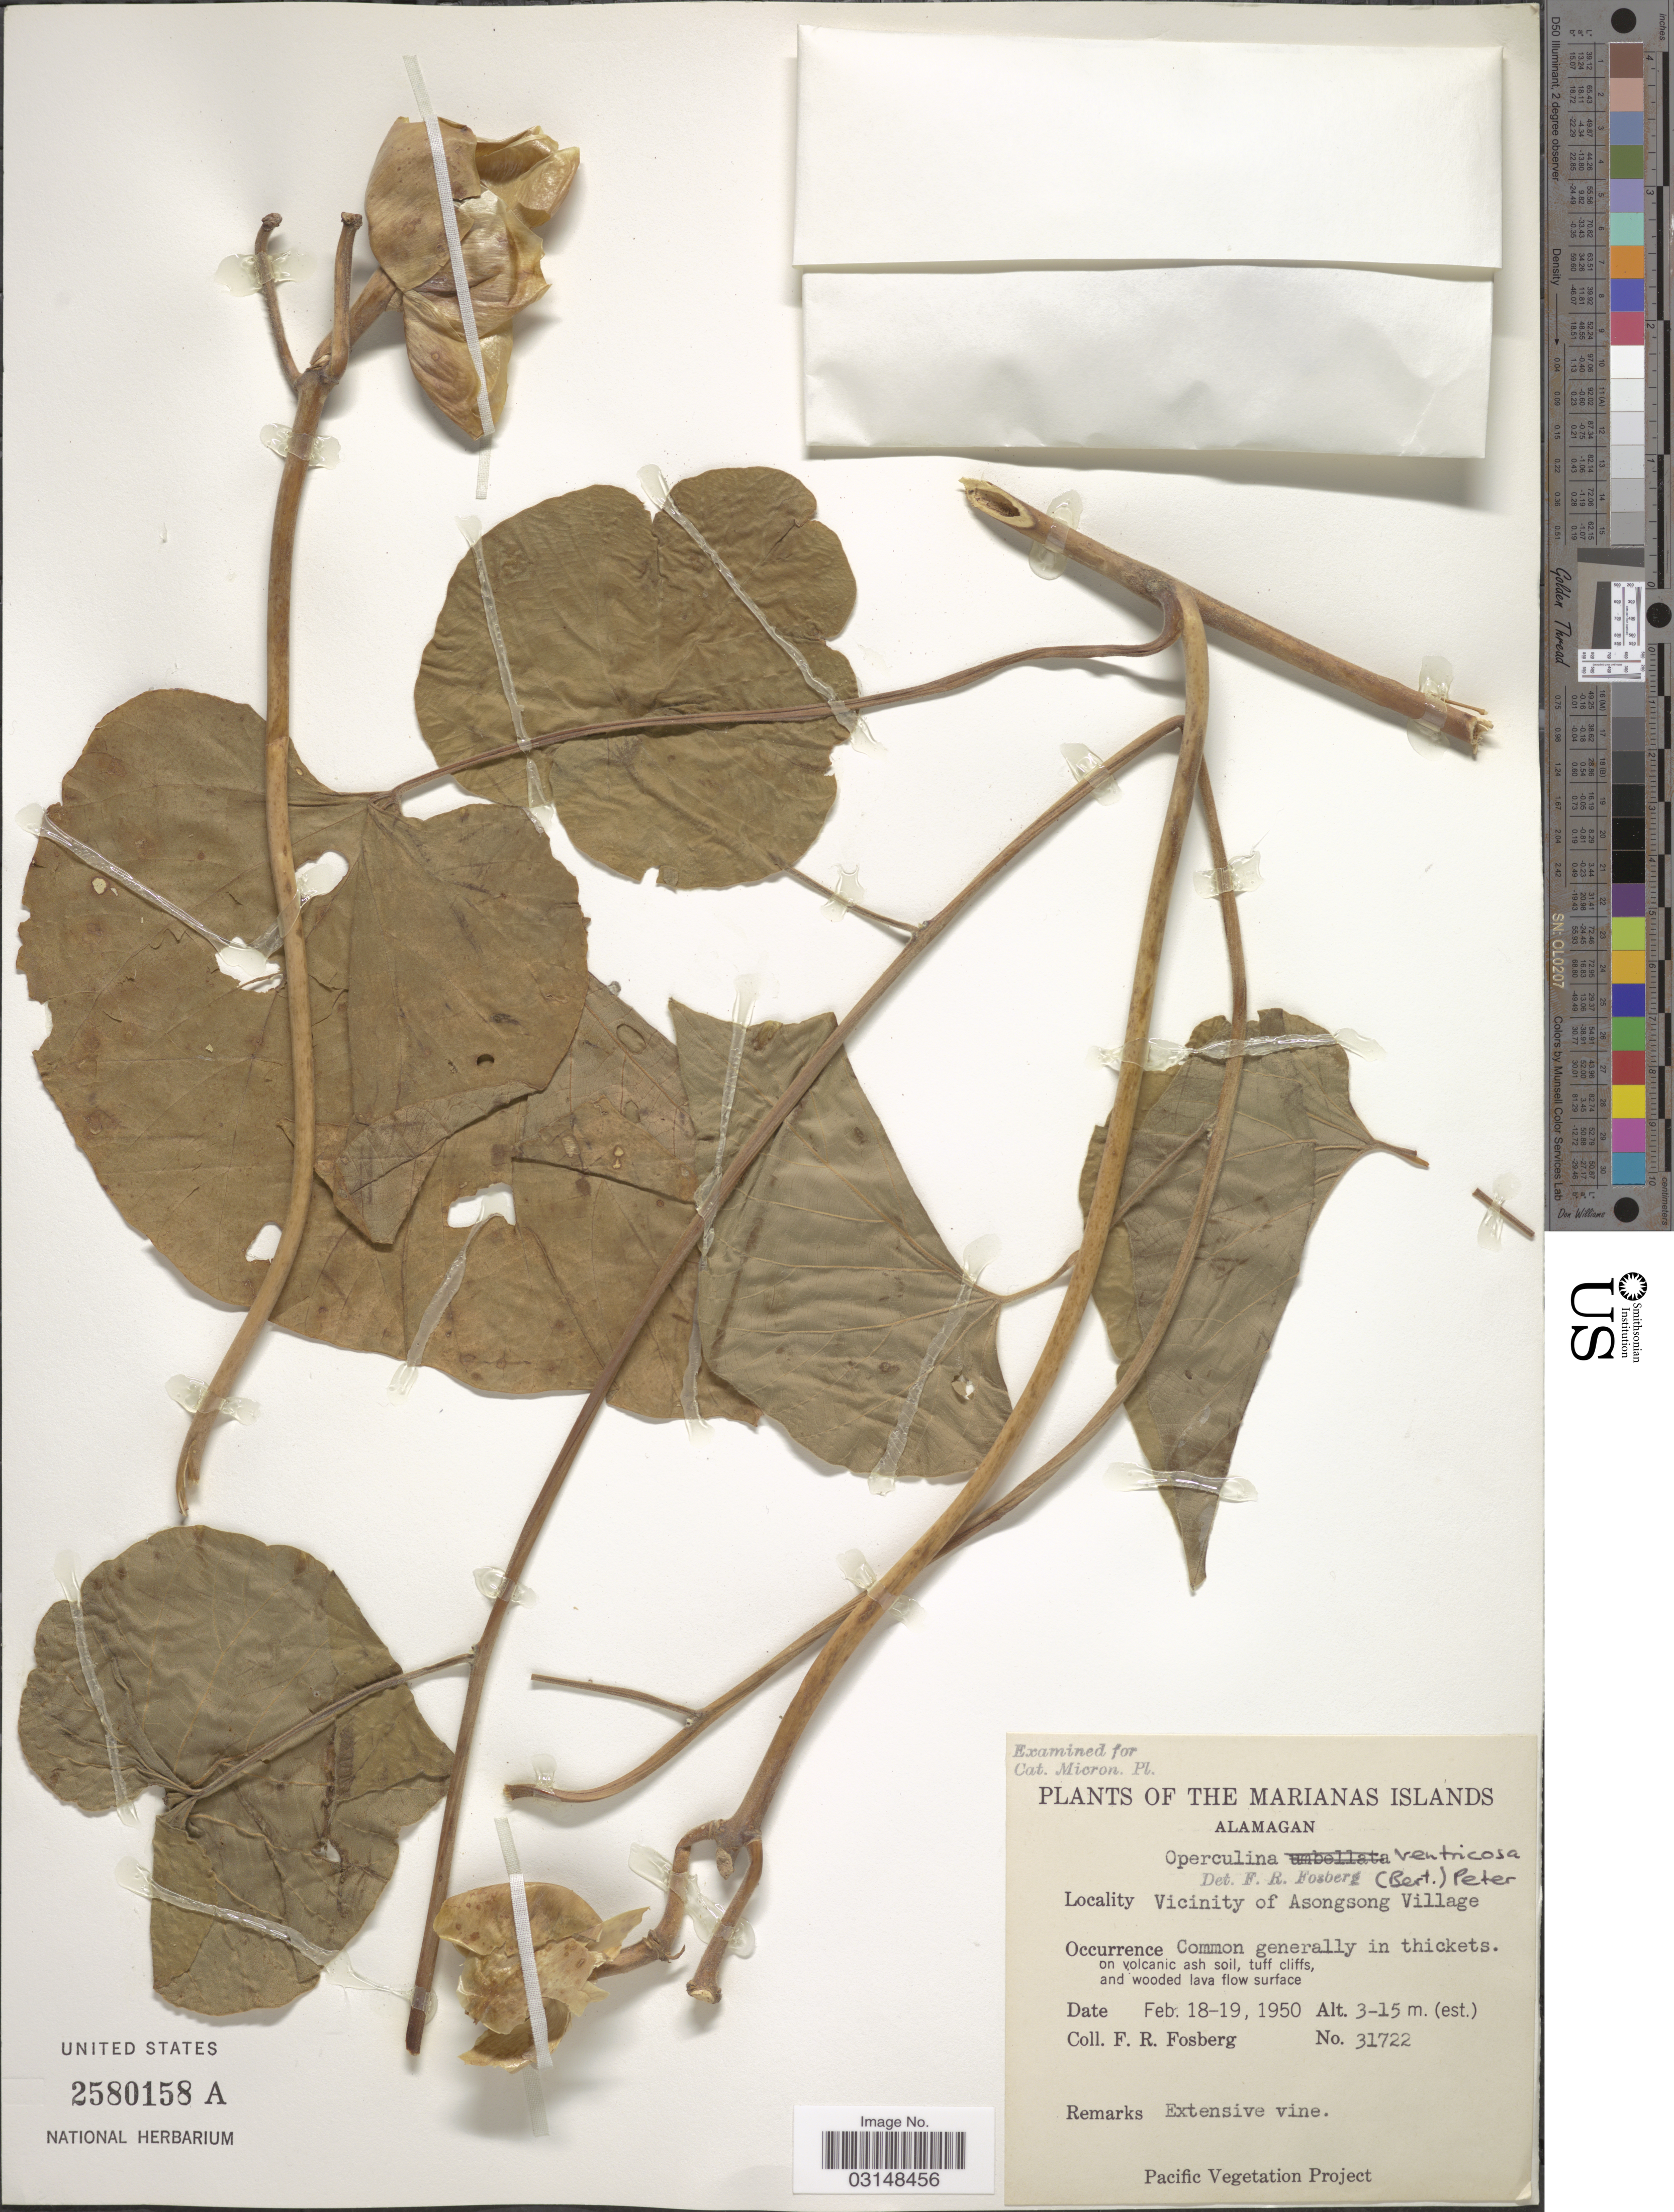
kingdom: Plantae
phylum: Tracheophyta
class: Magnoliopsida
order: Solanales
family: Convolvulaceae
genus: Operculina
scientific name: Operculina ventricosa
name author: (Aubl.) Barb. Rodr.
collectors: F. R. Fosberg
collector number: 31722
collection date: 1950-02-18/1950-02-19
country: Northern Mariana Islands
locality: The Marianas Islands, Alamagan, Vicinity of Asongsong Village.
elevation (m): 3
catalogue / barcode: US 2580158A